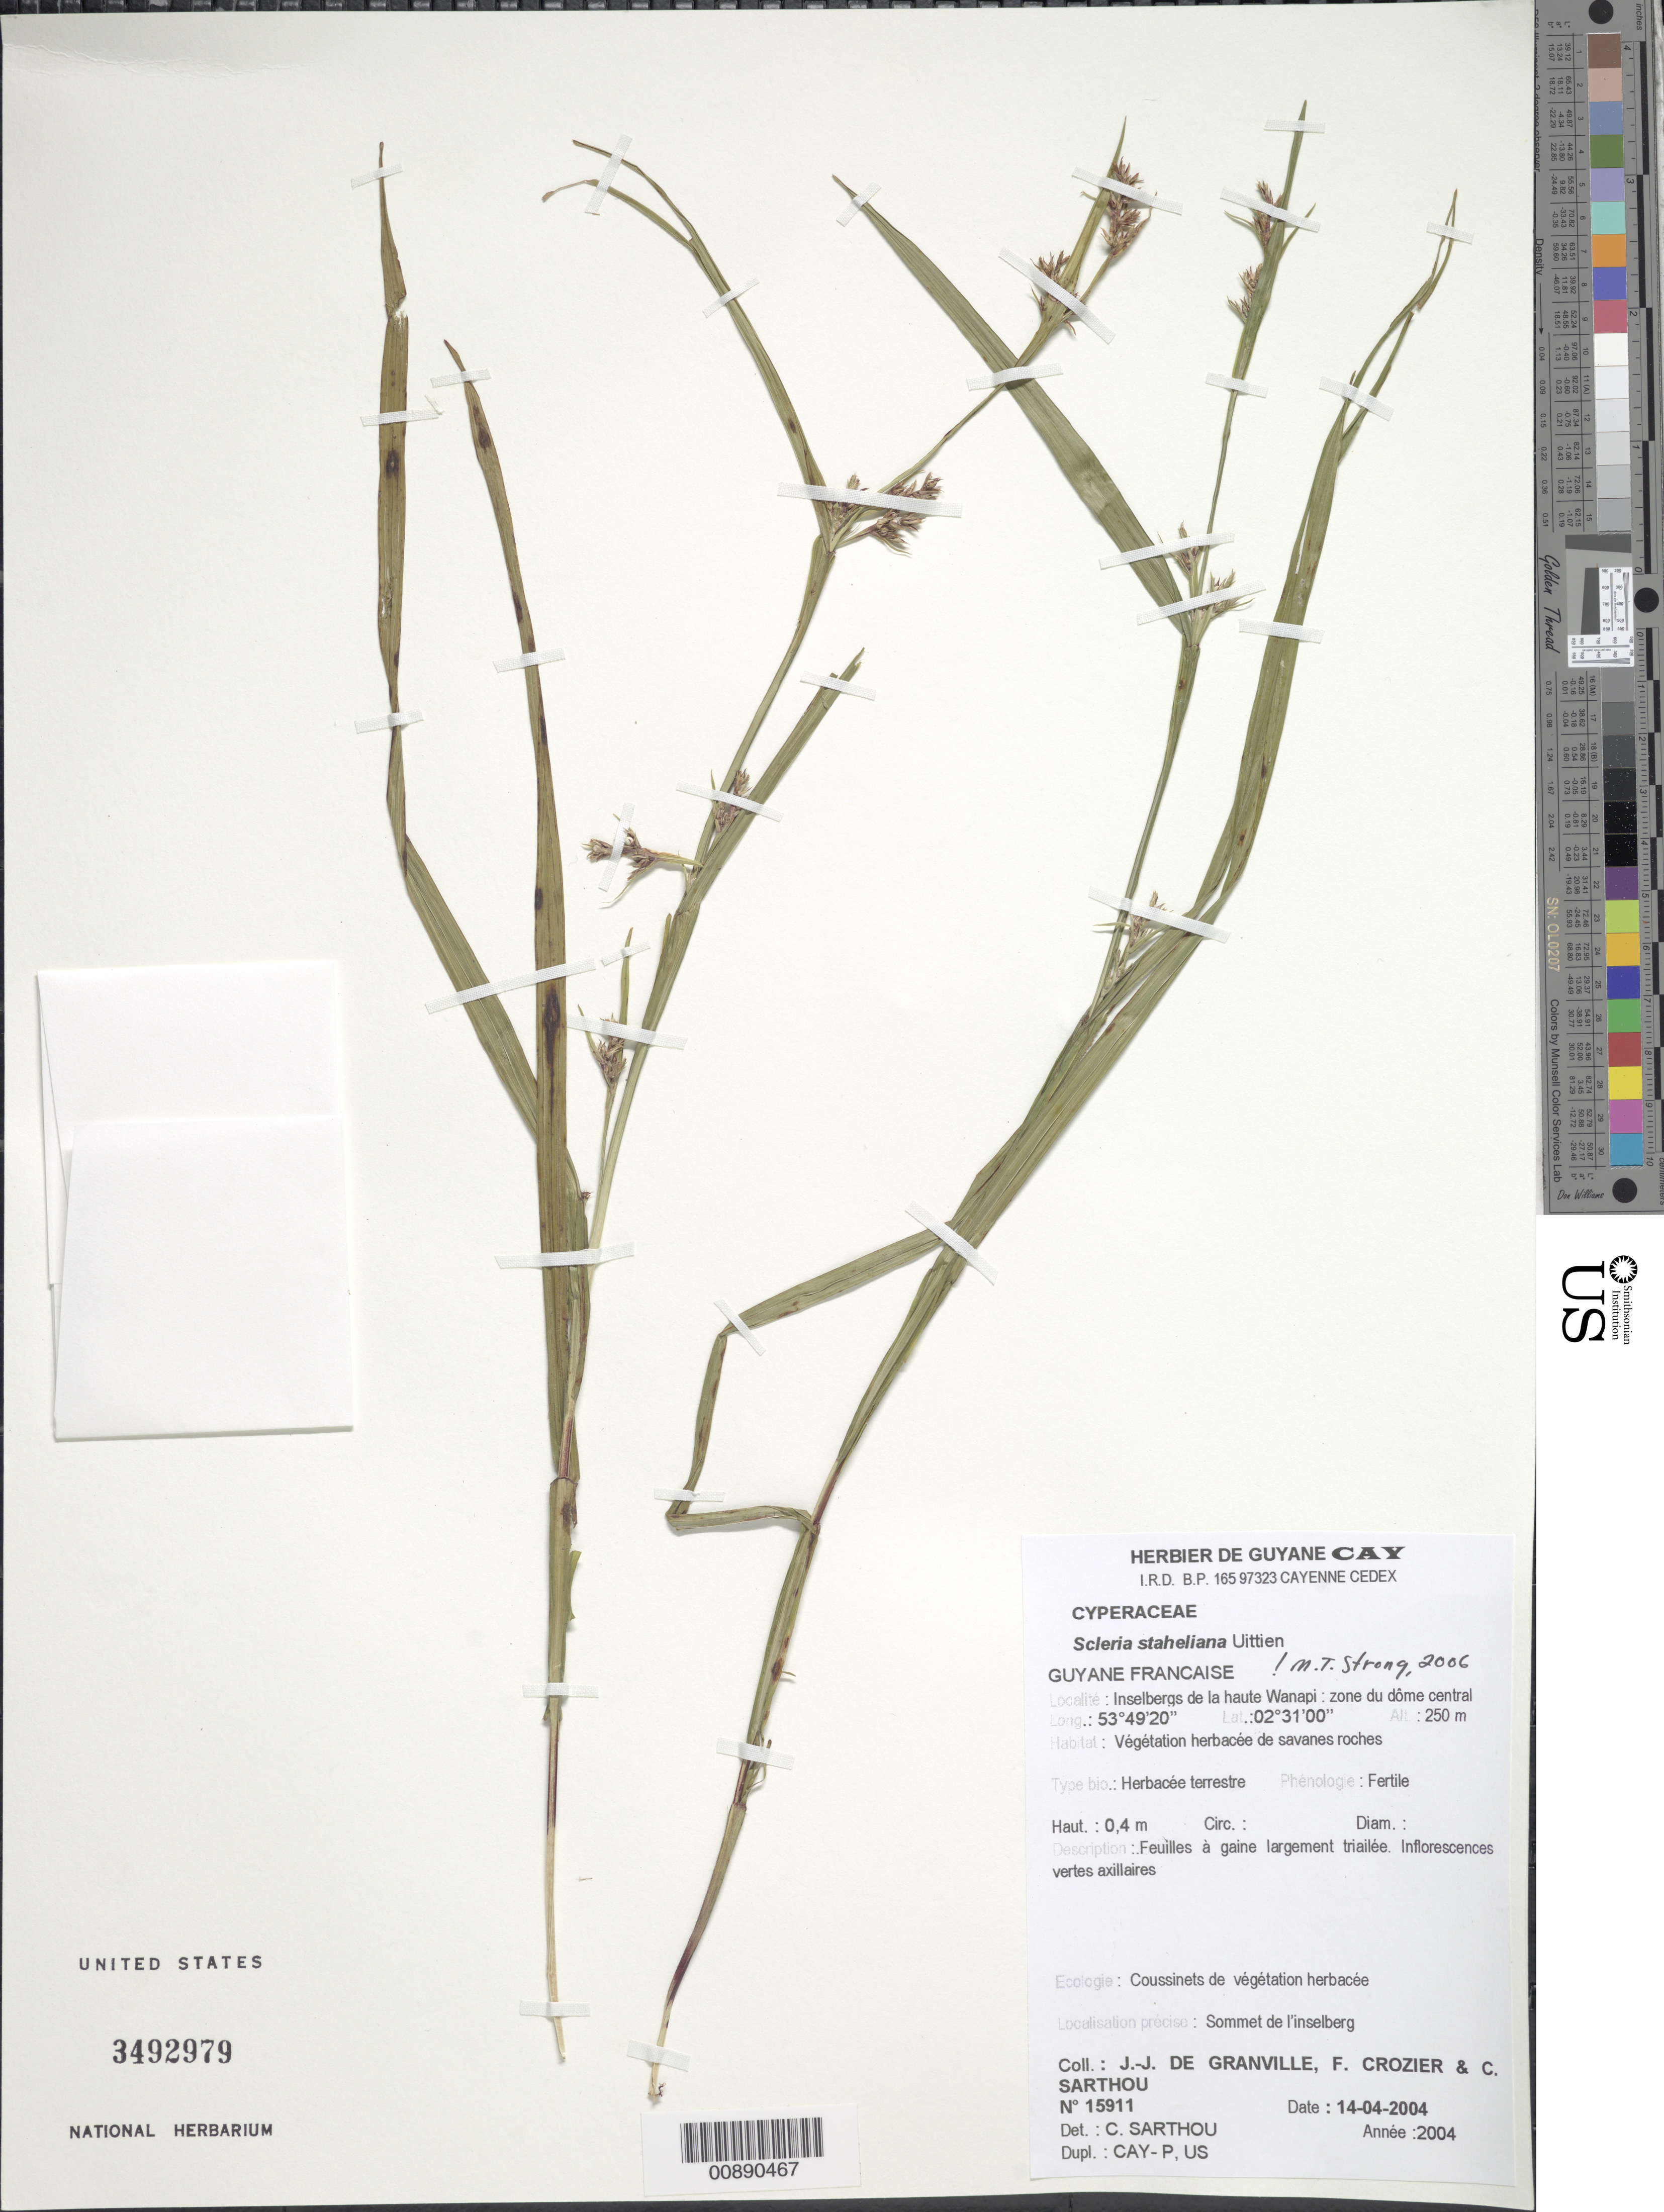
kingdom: Plantae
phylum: Tracheophyta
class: Liliopsida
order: Poales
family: Cyperaceae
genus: Scleria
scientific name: Scleria staheliana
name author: Uittien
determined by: Sarthou, C.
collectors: J.-J. de Granville, F. Crozier & C. Sarthou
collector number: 15911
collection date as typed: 14-Apr-04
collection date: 2004-04-14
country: French Guiana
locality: Inselbergs de la haute Wanapi, sommet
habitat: Végétation herbacée des savanes roches; coussinets de végétation herbacée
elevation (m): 250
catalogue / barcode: US 3492979